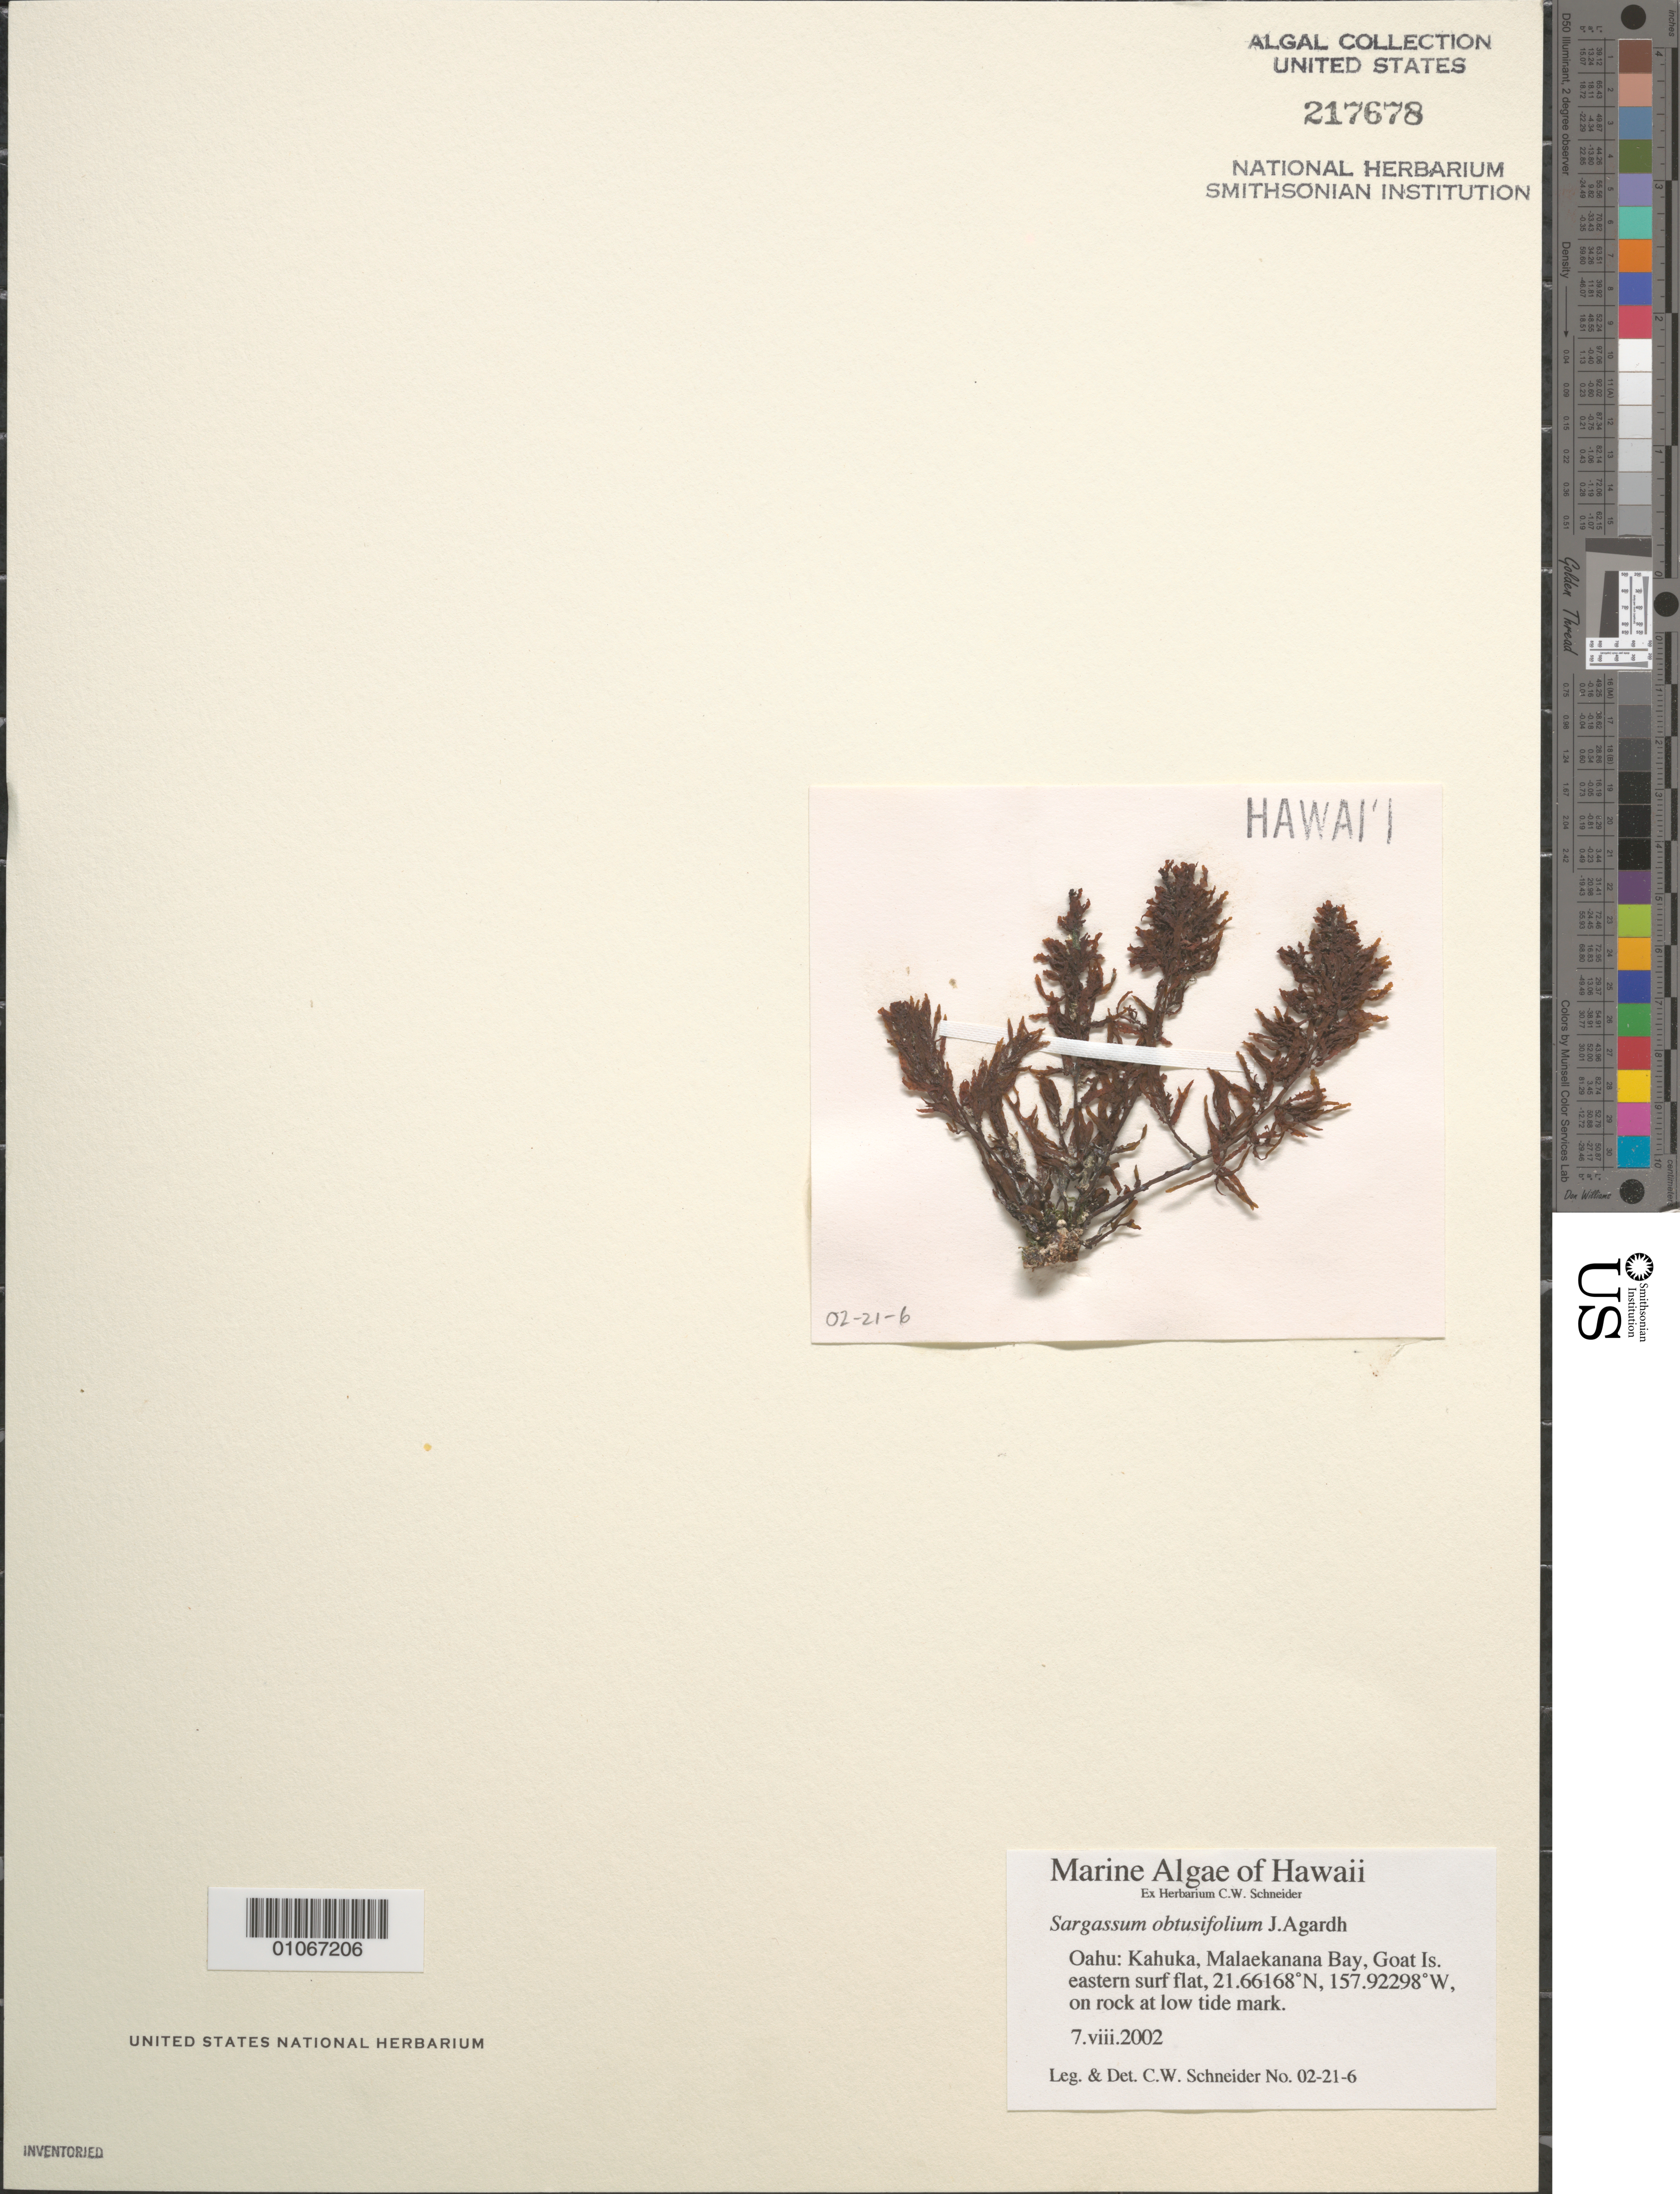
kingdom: Chromista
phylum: Ochrophyta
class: Phaeophyceae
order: Fucales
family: Sargassaceae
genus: Sargassum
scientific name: Sargassum obtusifolium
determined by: Schneider, C. W.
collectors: C. W. Schneider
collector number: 02-21-6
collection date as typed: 07 Aug 2002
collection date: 2002-08-07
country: United States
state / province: Hawaii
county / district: Honolulu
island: Oahu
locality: Kahuka, Malaekanana Bay, Goat Island bay, eastern surf flat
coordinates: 21.66168 N, 157.92298 W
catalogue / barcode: US 217678